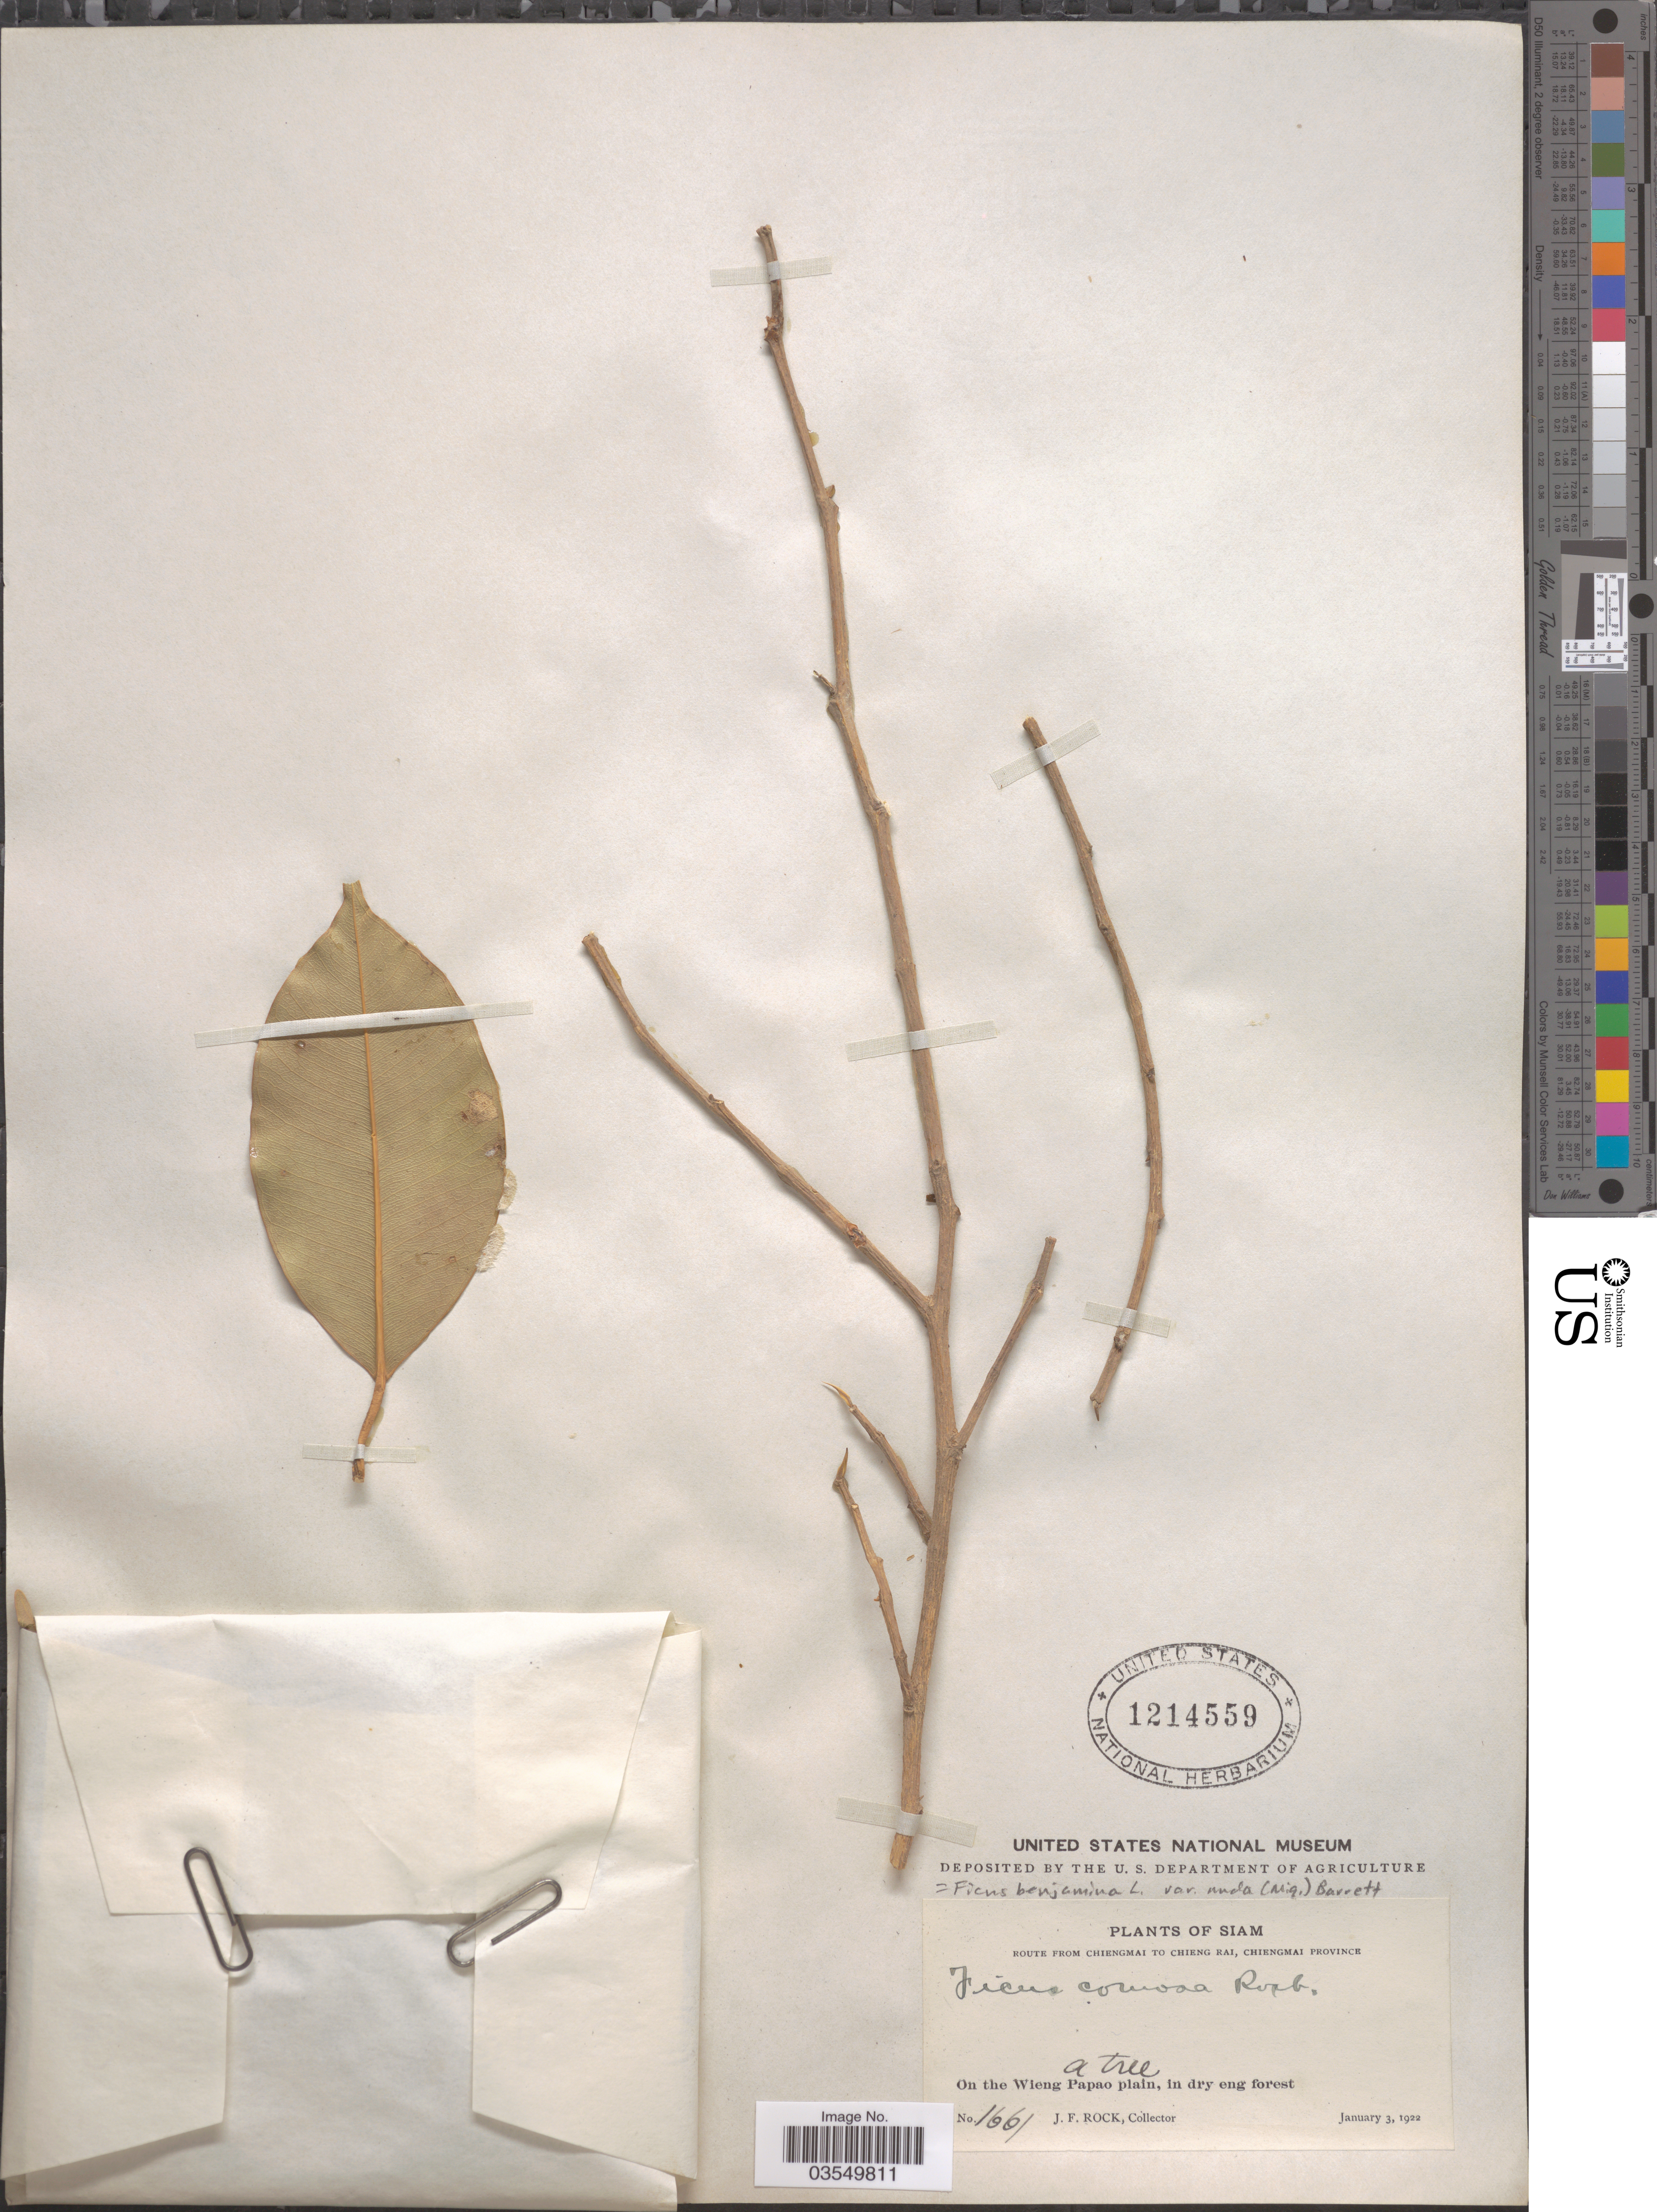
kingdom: Plantae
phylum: Tracheophyta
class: Magnoliopsida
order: Rosales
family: Moraceae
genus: Ficus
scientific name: Ficus benjamina var. nuda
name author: (Miq.) Barrett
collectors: J. Rock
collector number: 1661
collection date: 1922-01-03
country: Thailand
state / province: Chiang Mai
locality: Route from Chiengmai to Chieng Rai, Chiengmai Province. Siam. On the Wieng Papao plain.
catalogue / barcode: US 1214559